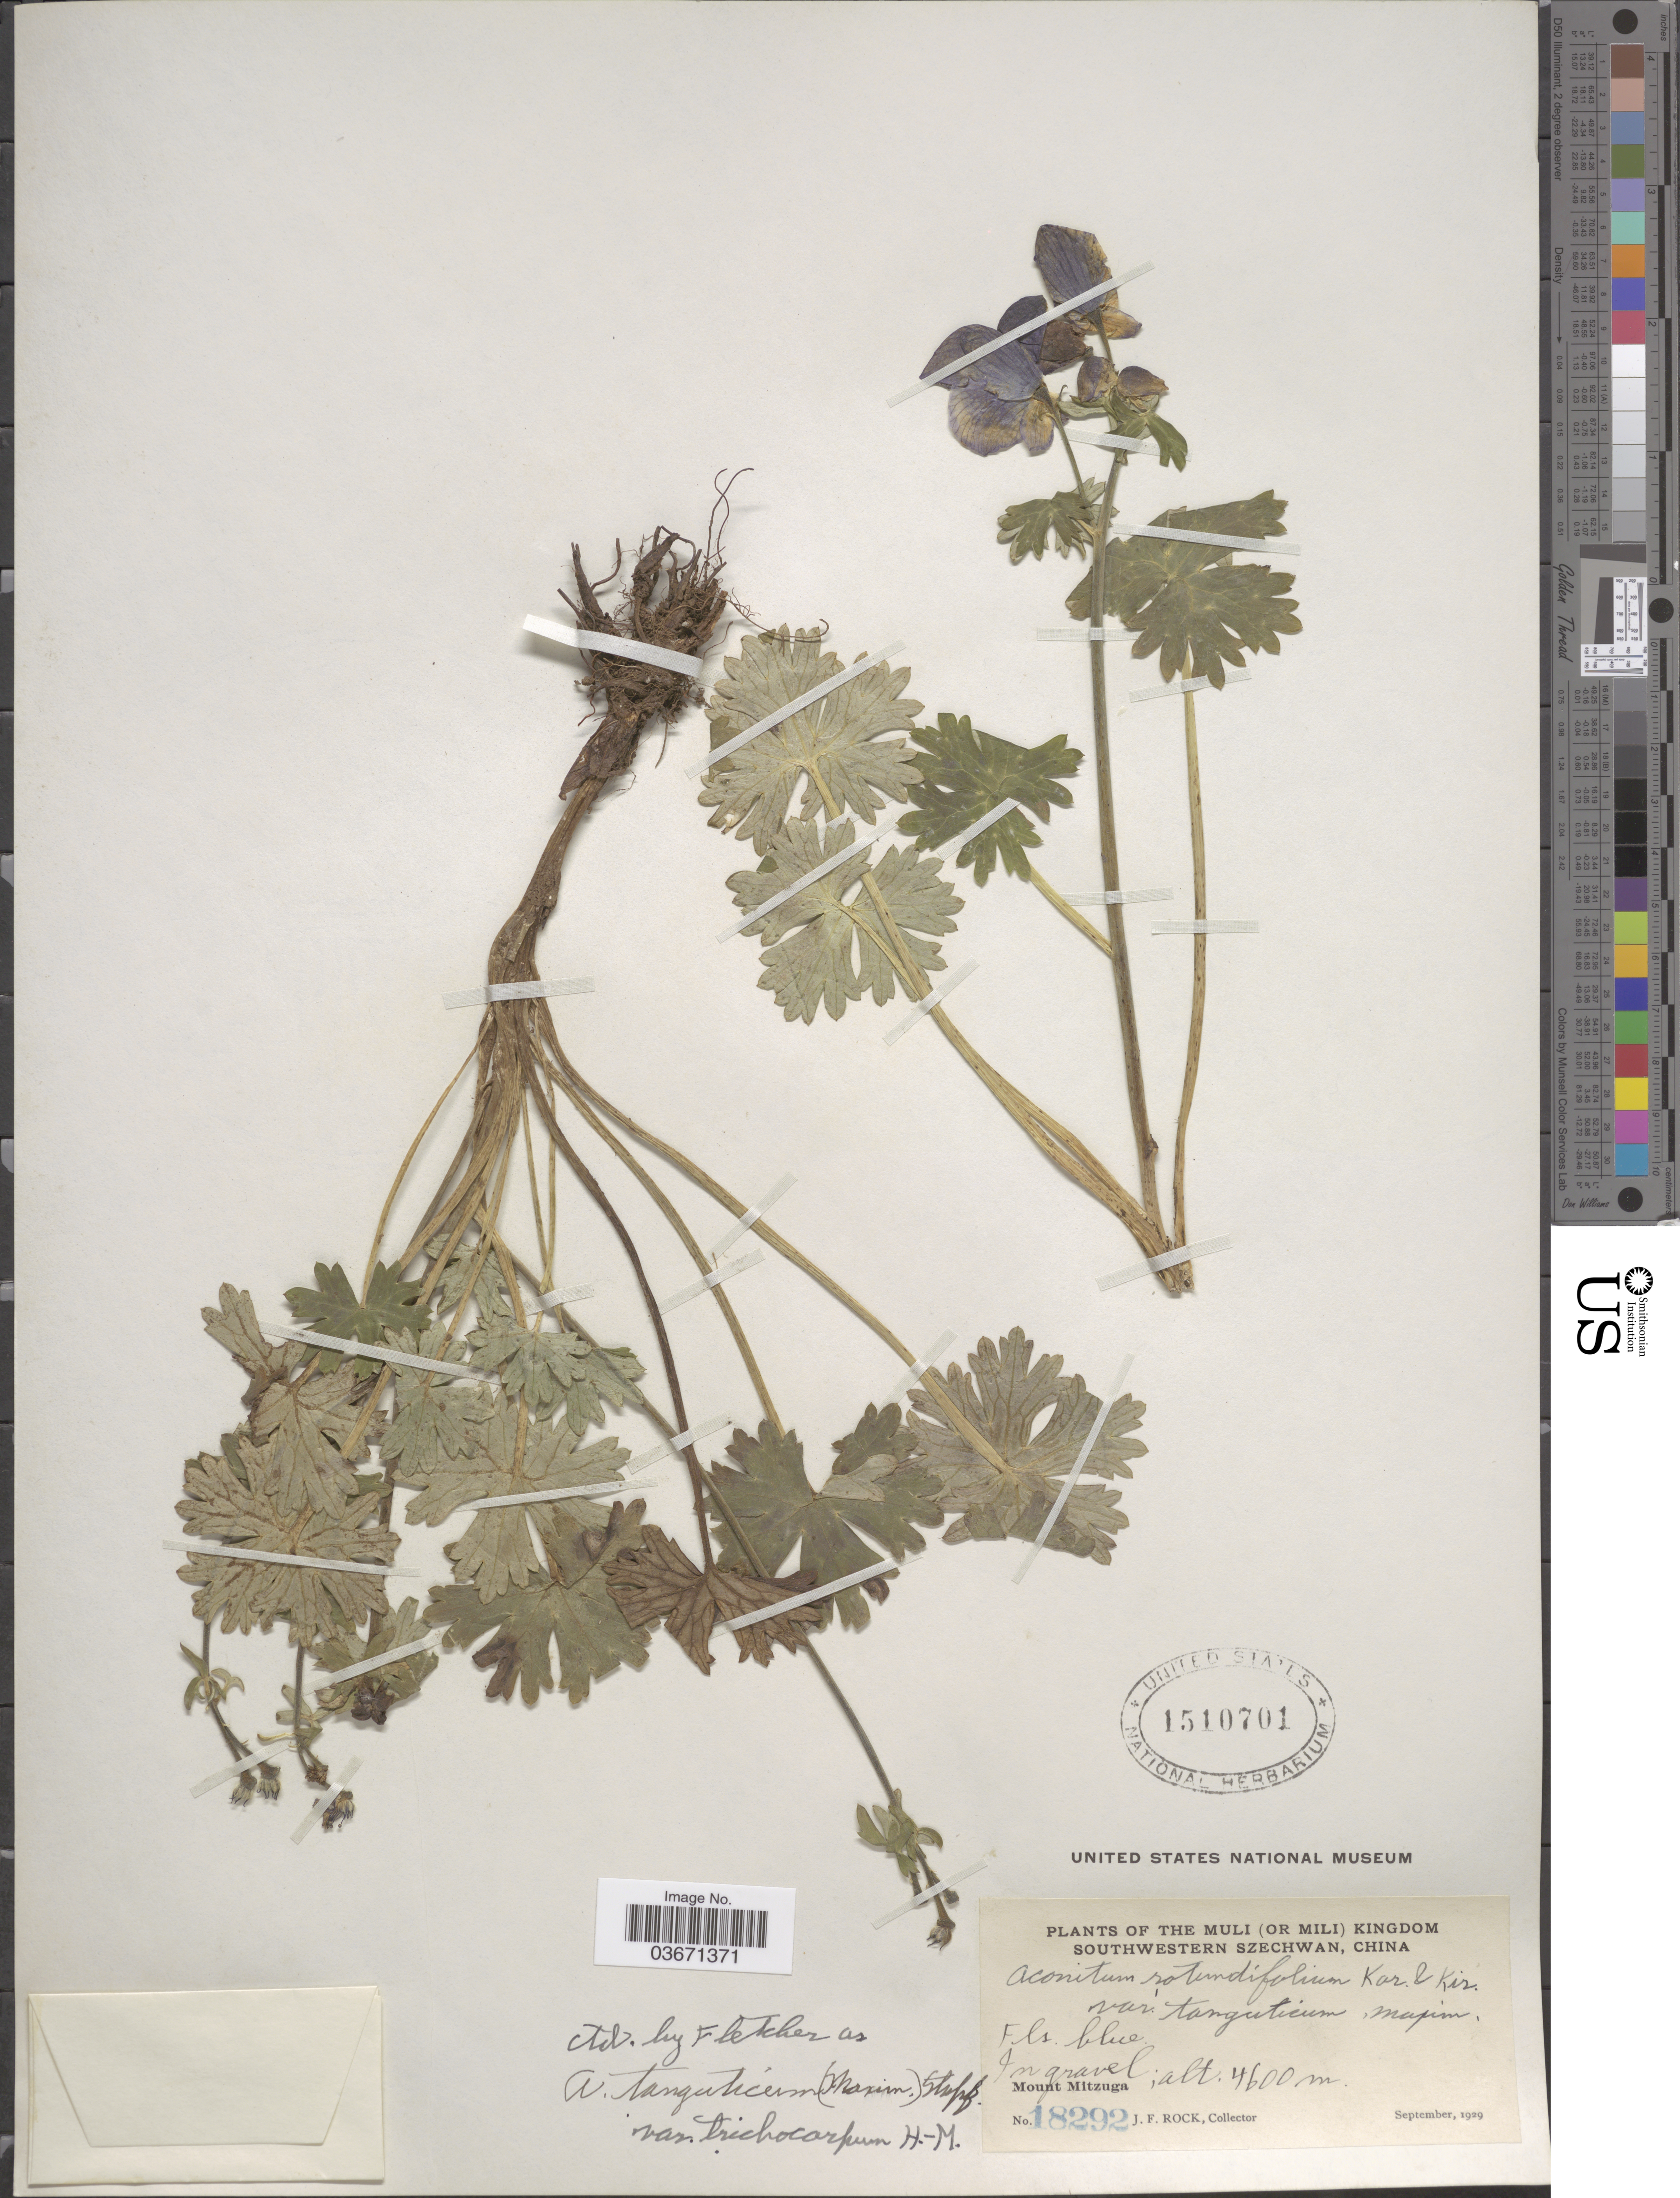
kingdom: Plantae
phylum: Tracheophyta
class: Magnoliopsida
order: Ranunculales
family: Ranunculaceae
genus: Aconitum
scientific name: Aconitum tanguticum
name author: (Maxim.) Stapf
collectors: J. Rock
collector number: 18292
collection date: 1929-09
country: China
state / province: Sichuan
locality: The Muli (or Mili) Kingdom. Southwestern Szechuan. Mount Mitzuga.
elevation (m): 4600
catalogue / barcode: US 1510701